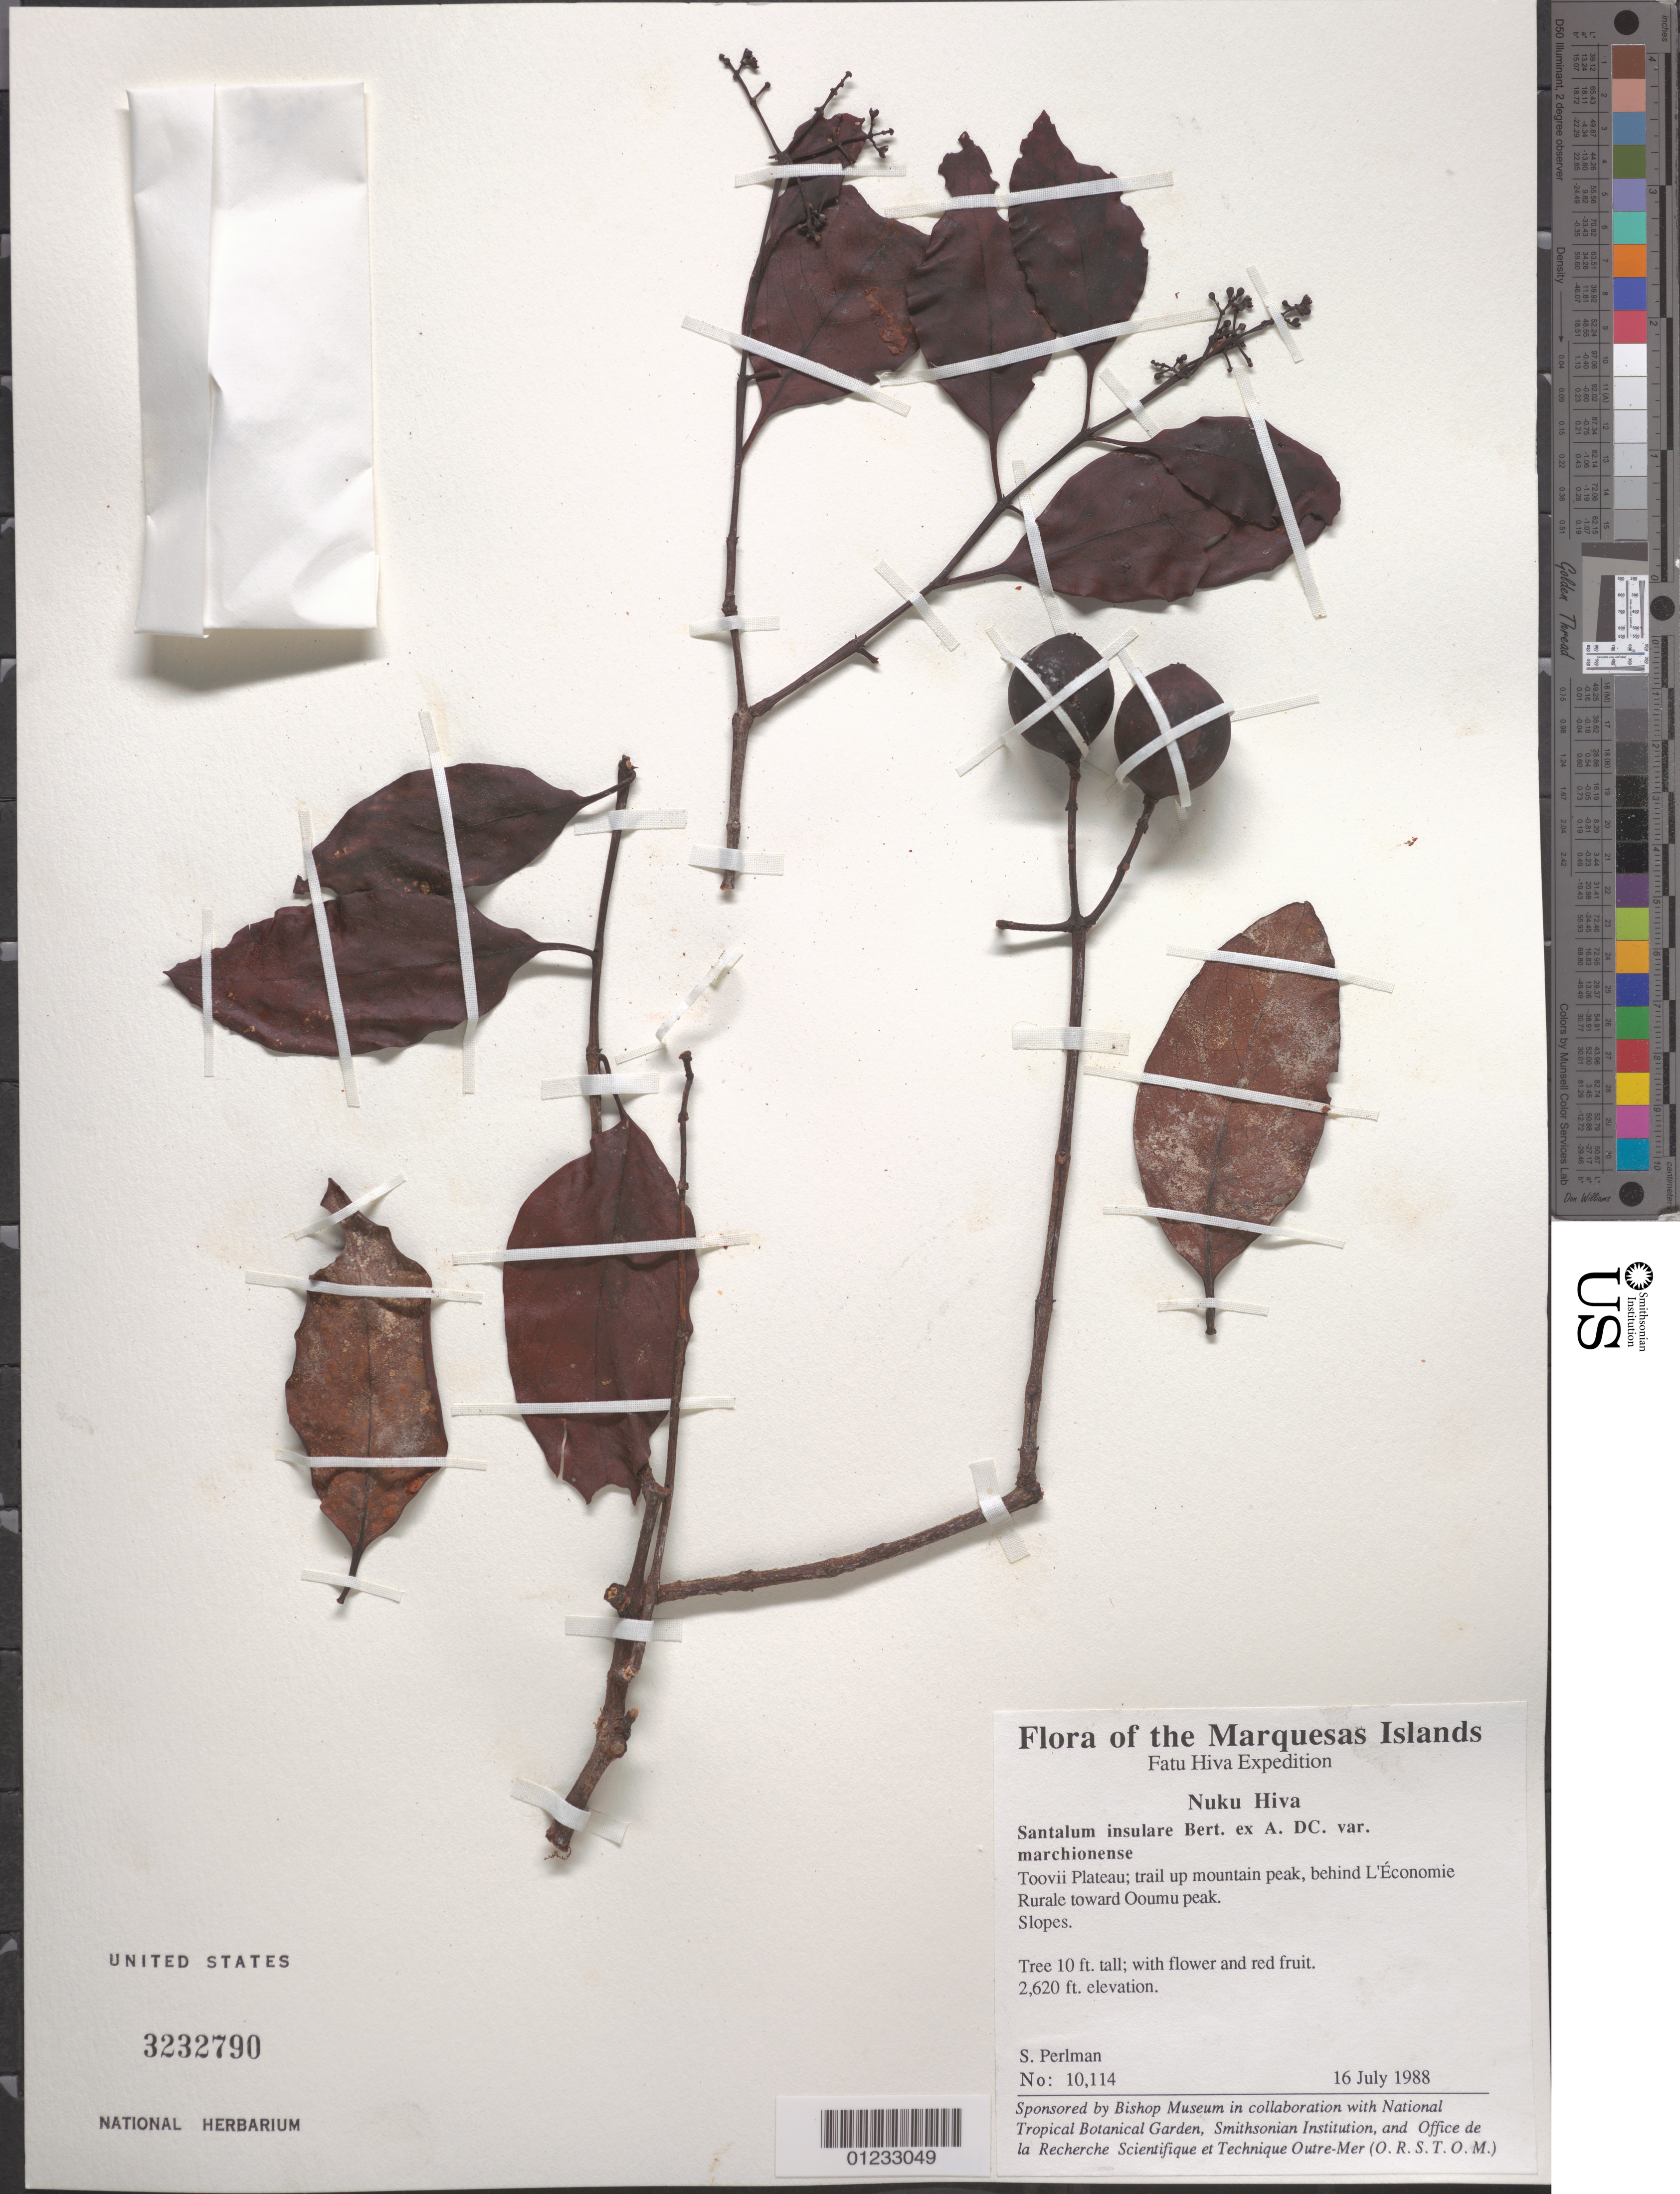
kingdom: Plantae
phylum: Tracheophyta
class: Magnoliopsida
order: Santalales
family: Santalaceae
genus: Santalum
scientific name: Santalum insulare var. marchionense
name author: (Skottsb.) Skottsb.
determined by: Wagner, W. L., (BOT), Smithsonian Institution - National Museum of Natural History (UNITED STATES)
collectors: S. P. Perlman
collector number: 10114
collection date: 1988-07-16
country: French Polynesia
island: Nuku Hiva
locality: Toovii Plateau, trail up mountain peak, behind l'Economie Rurale, toward Ooumu peak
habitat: Slopes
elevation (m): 799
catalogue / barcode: US 3232790